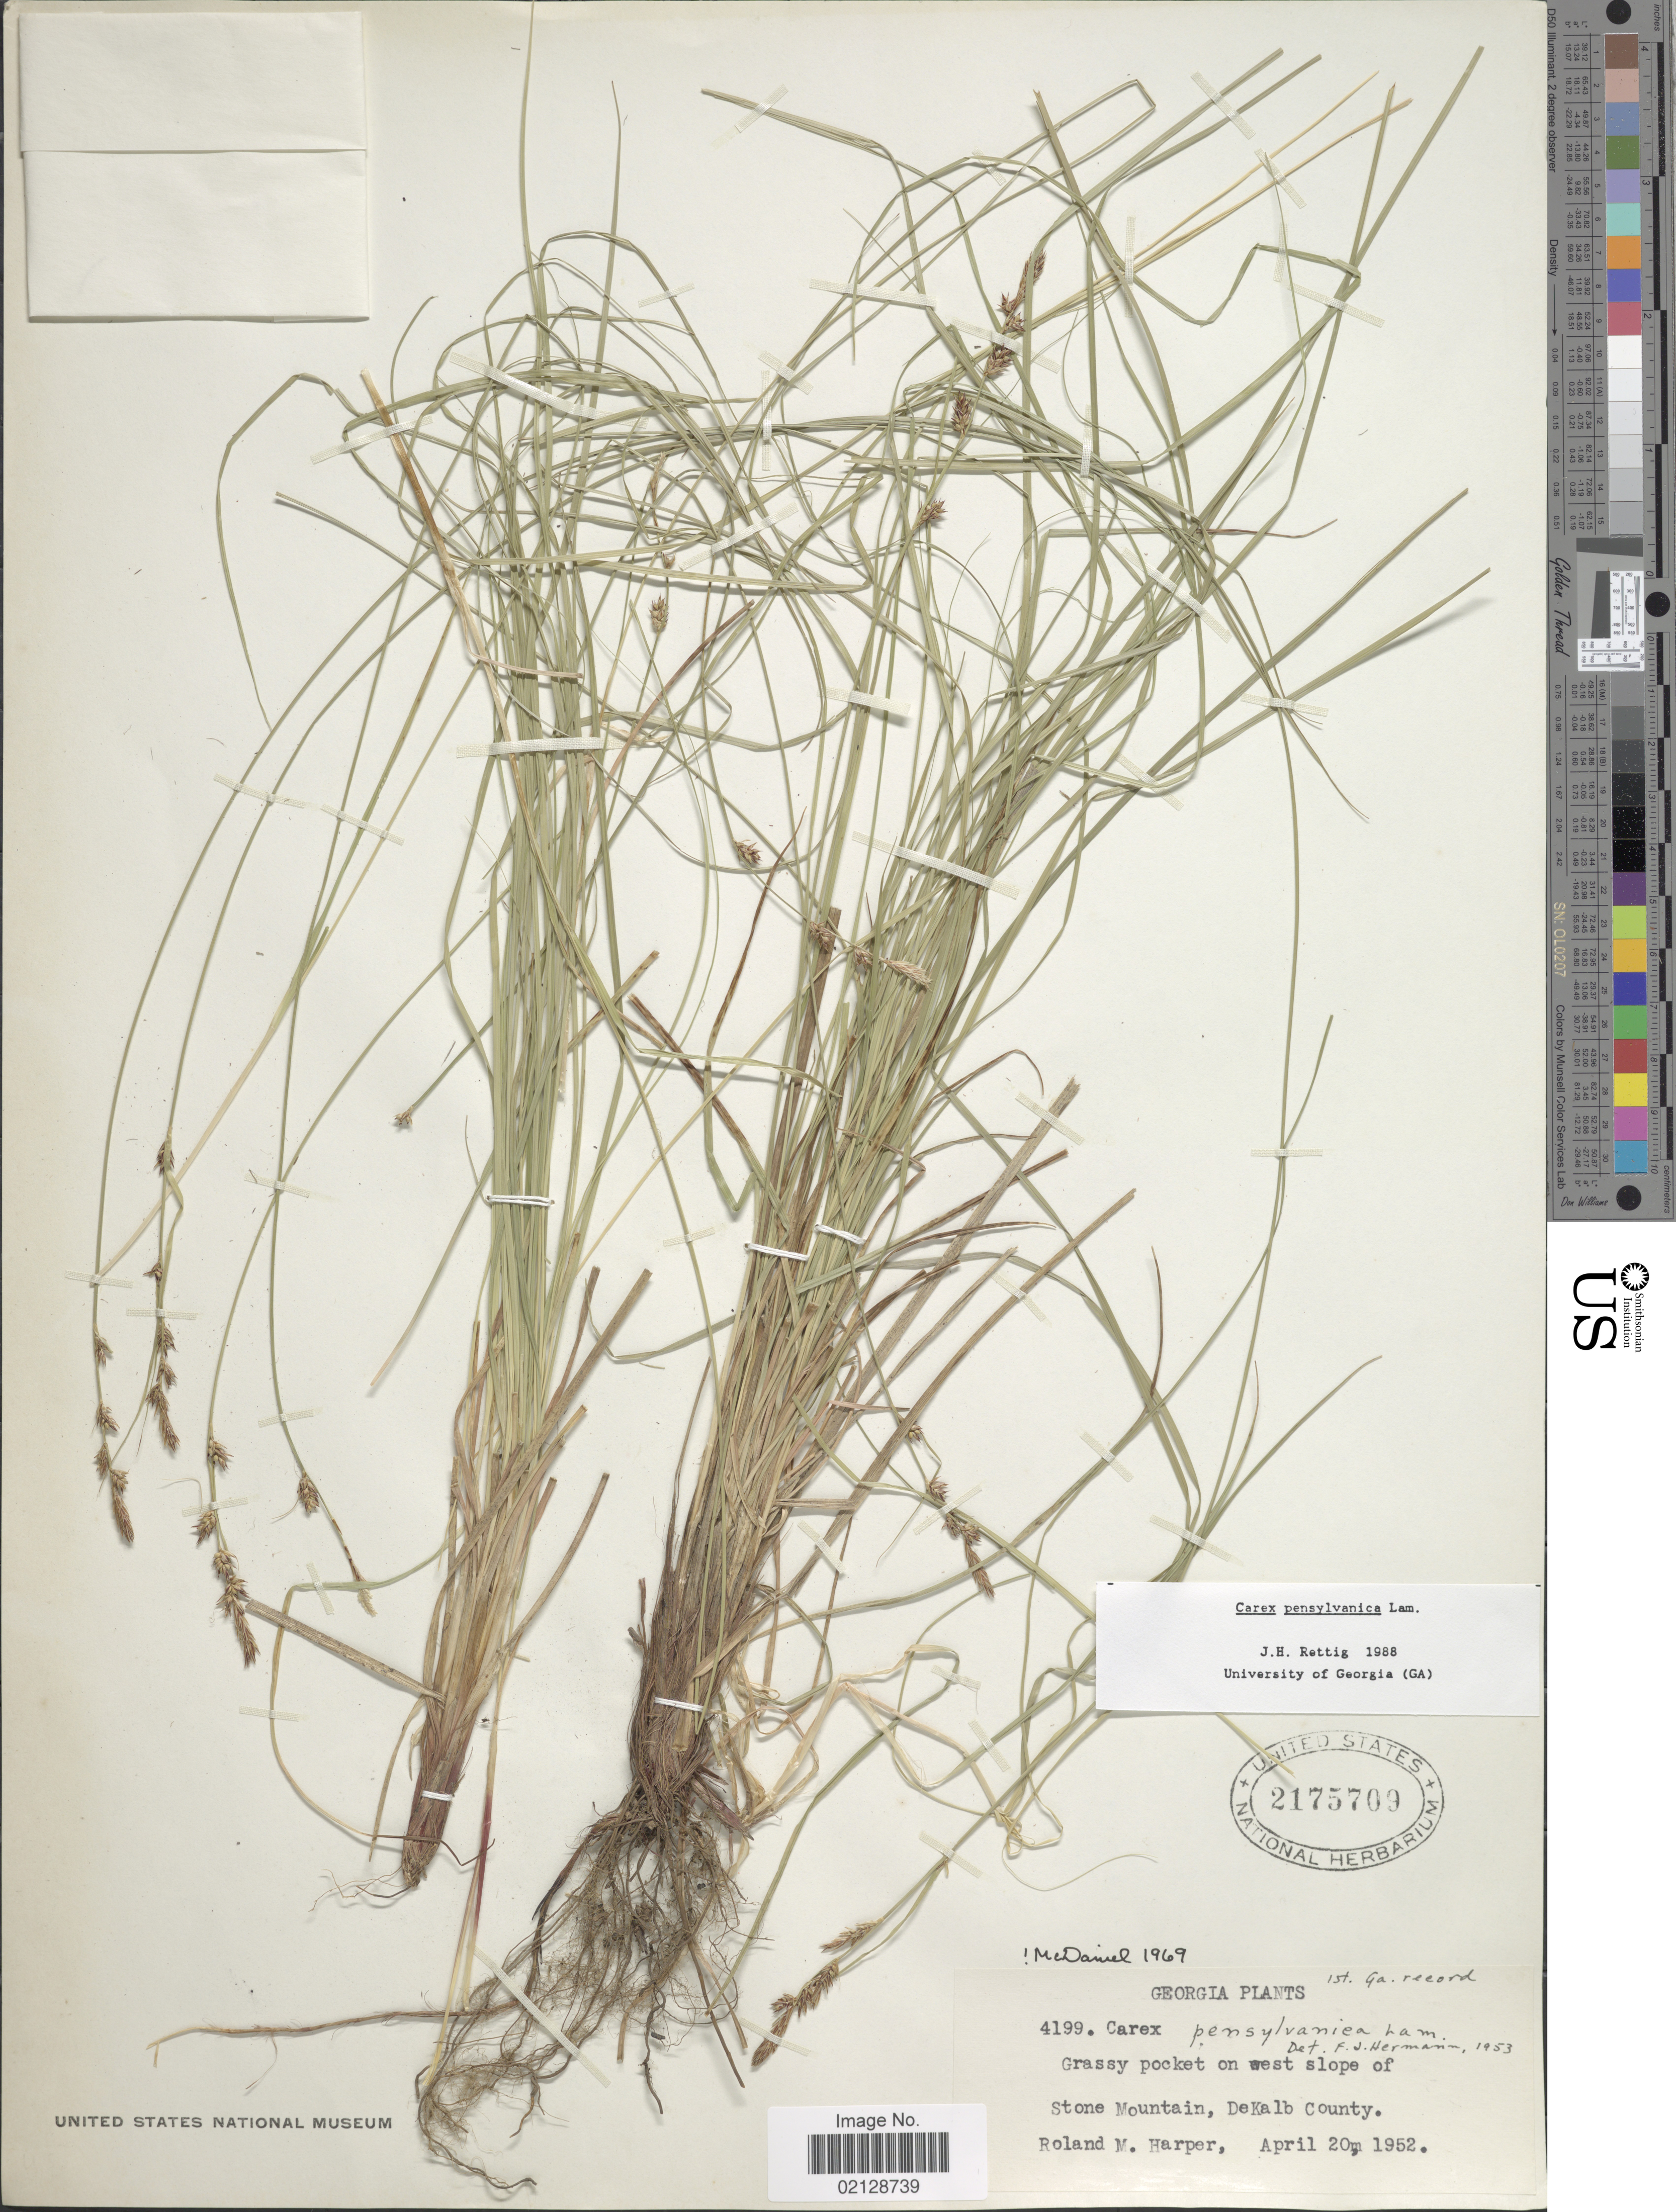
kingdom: Plantae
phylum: Tracheophyta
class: Liliopsida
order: Poales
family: Cyperaceae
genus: Carex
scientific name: Carex pensylvanica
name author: Lam.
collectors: R. M. Harper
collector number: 4199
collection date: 1952-04-20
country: United States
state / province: Georgia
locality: Grassy pocket on west slope of Stone Mountain, DeKalb County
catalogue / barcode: US 2175709